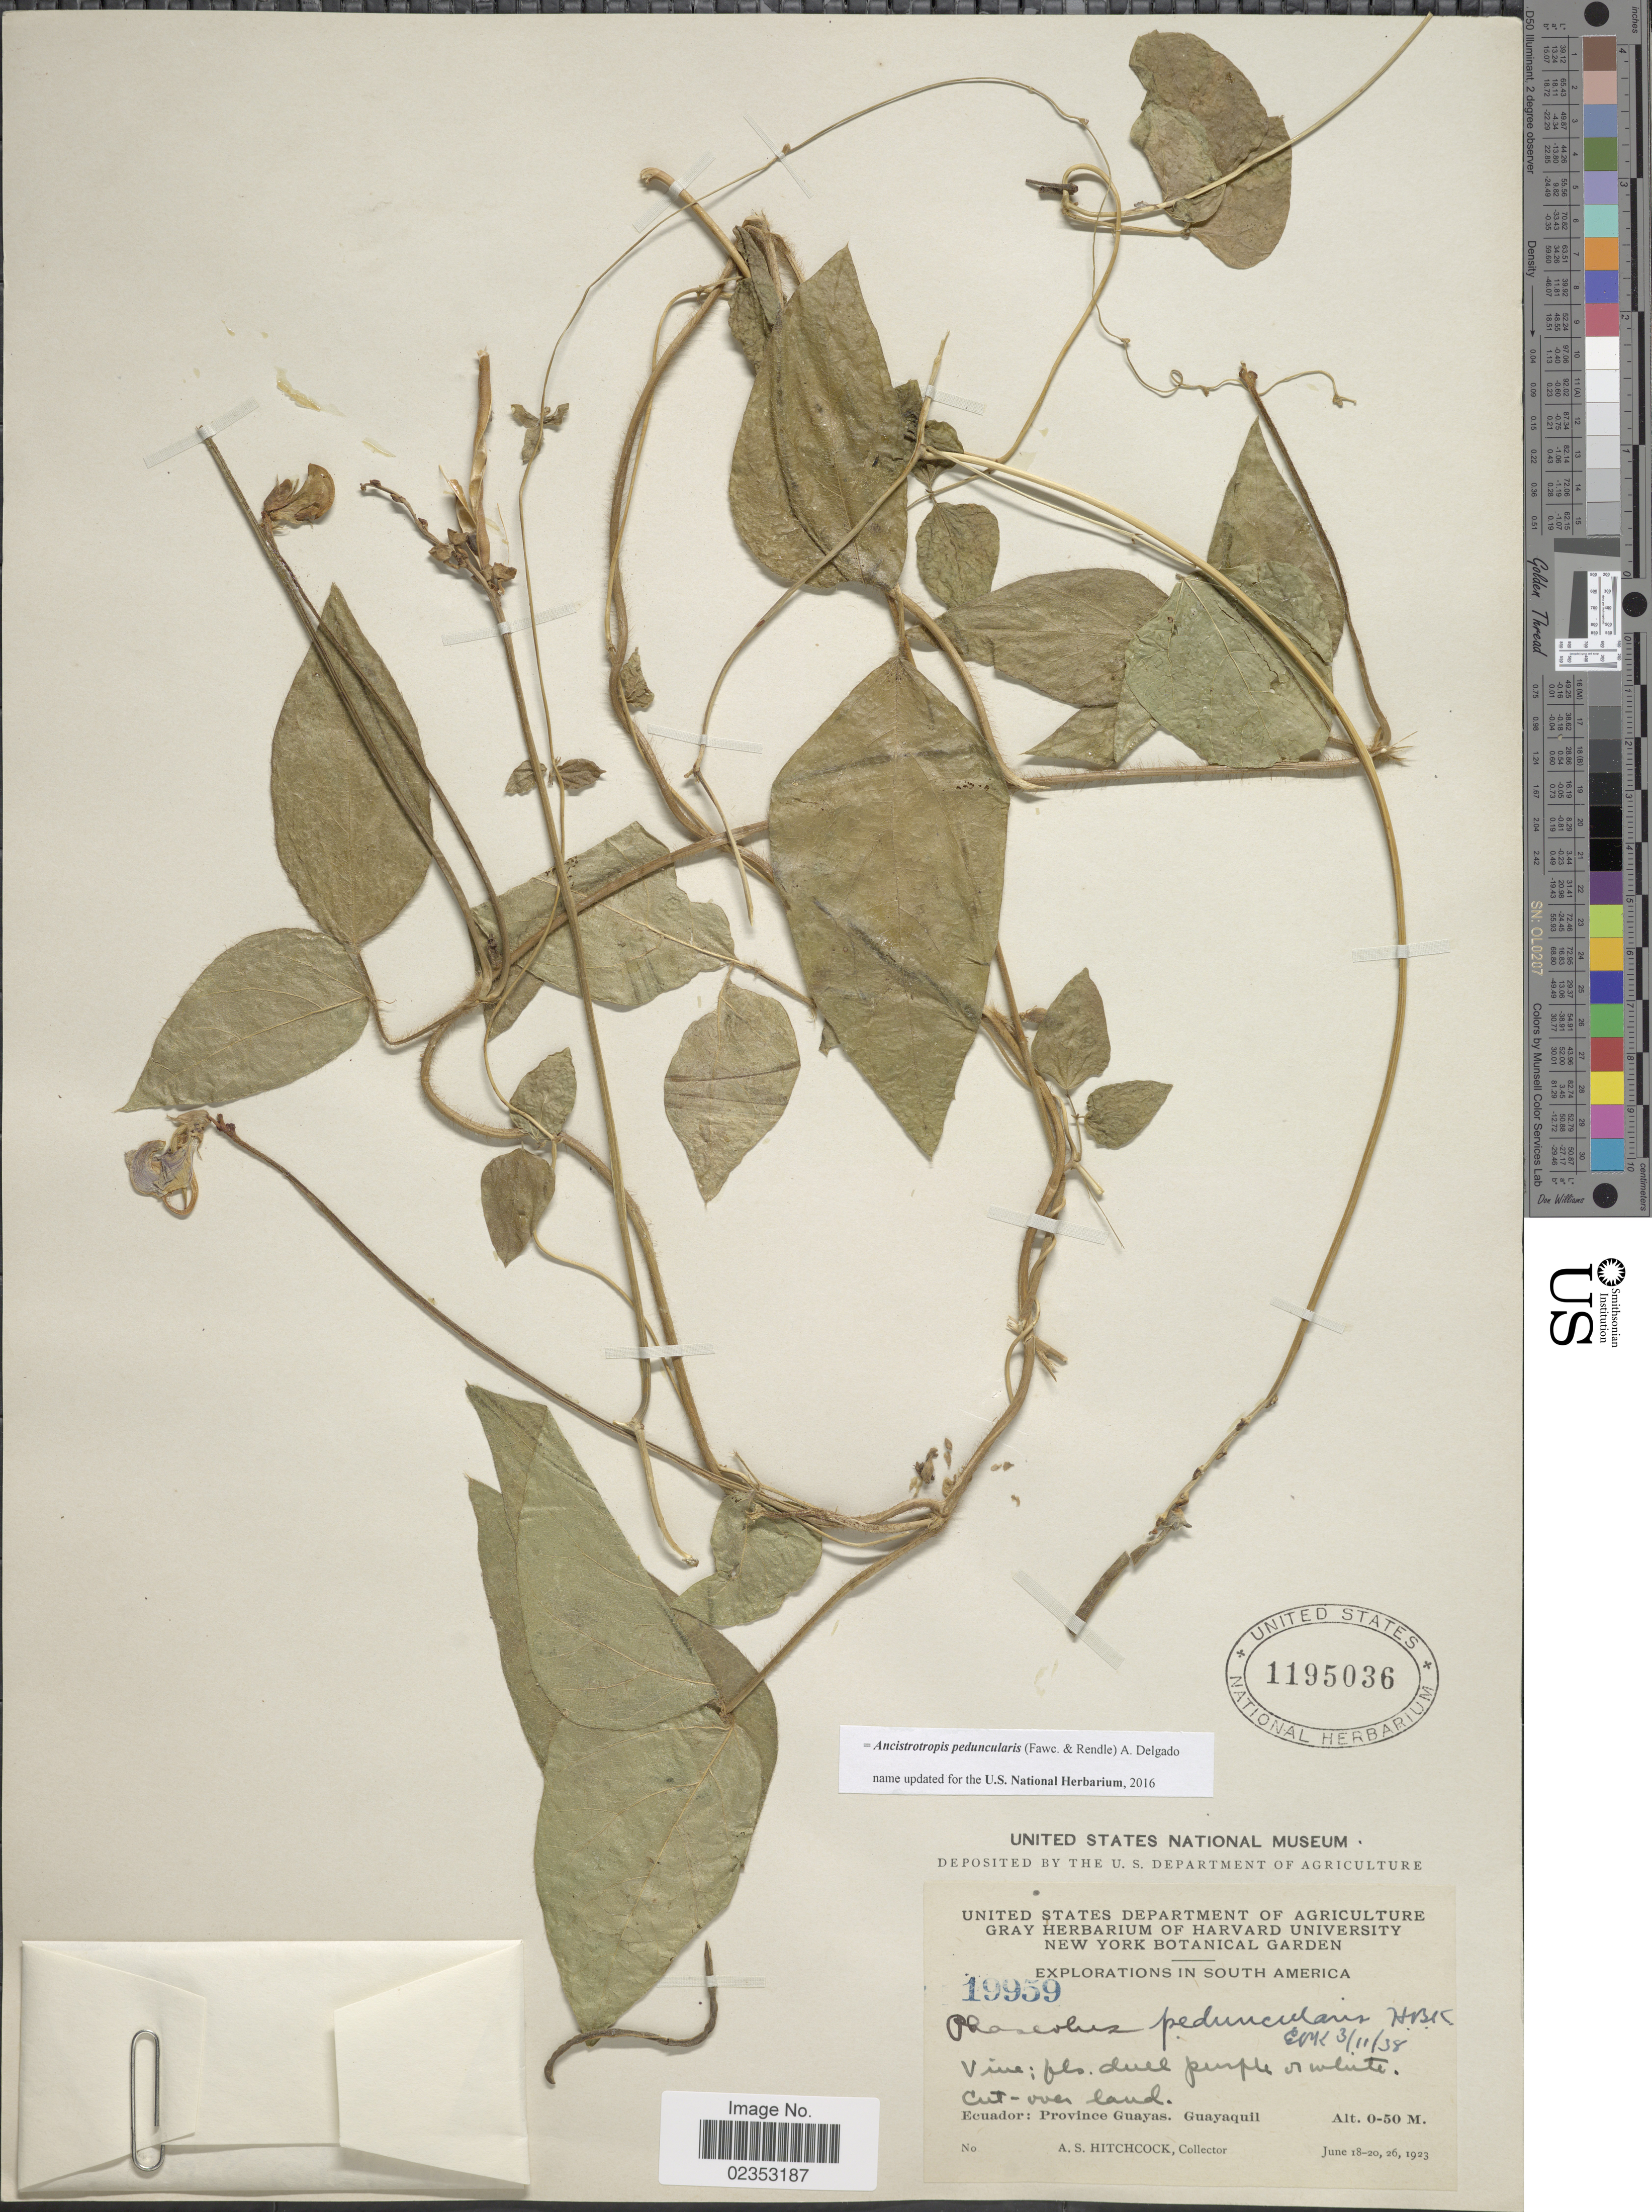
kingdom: Plantae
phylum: Tracheophyta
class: Magnoliopsida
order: Fabales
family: Fabaceae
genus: Ancistrotropis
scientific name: Ancistrotropis peduncularis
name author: (Fawc. & Rendle) A. Delgado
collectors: A. S. Hitchcock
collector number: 19959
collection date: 1923-06-18/1923-06-26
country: Ecuador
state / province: Guayas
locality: Guayaquil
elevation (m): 0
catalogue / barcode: US 1195036